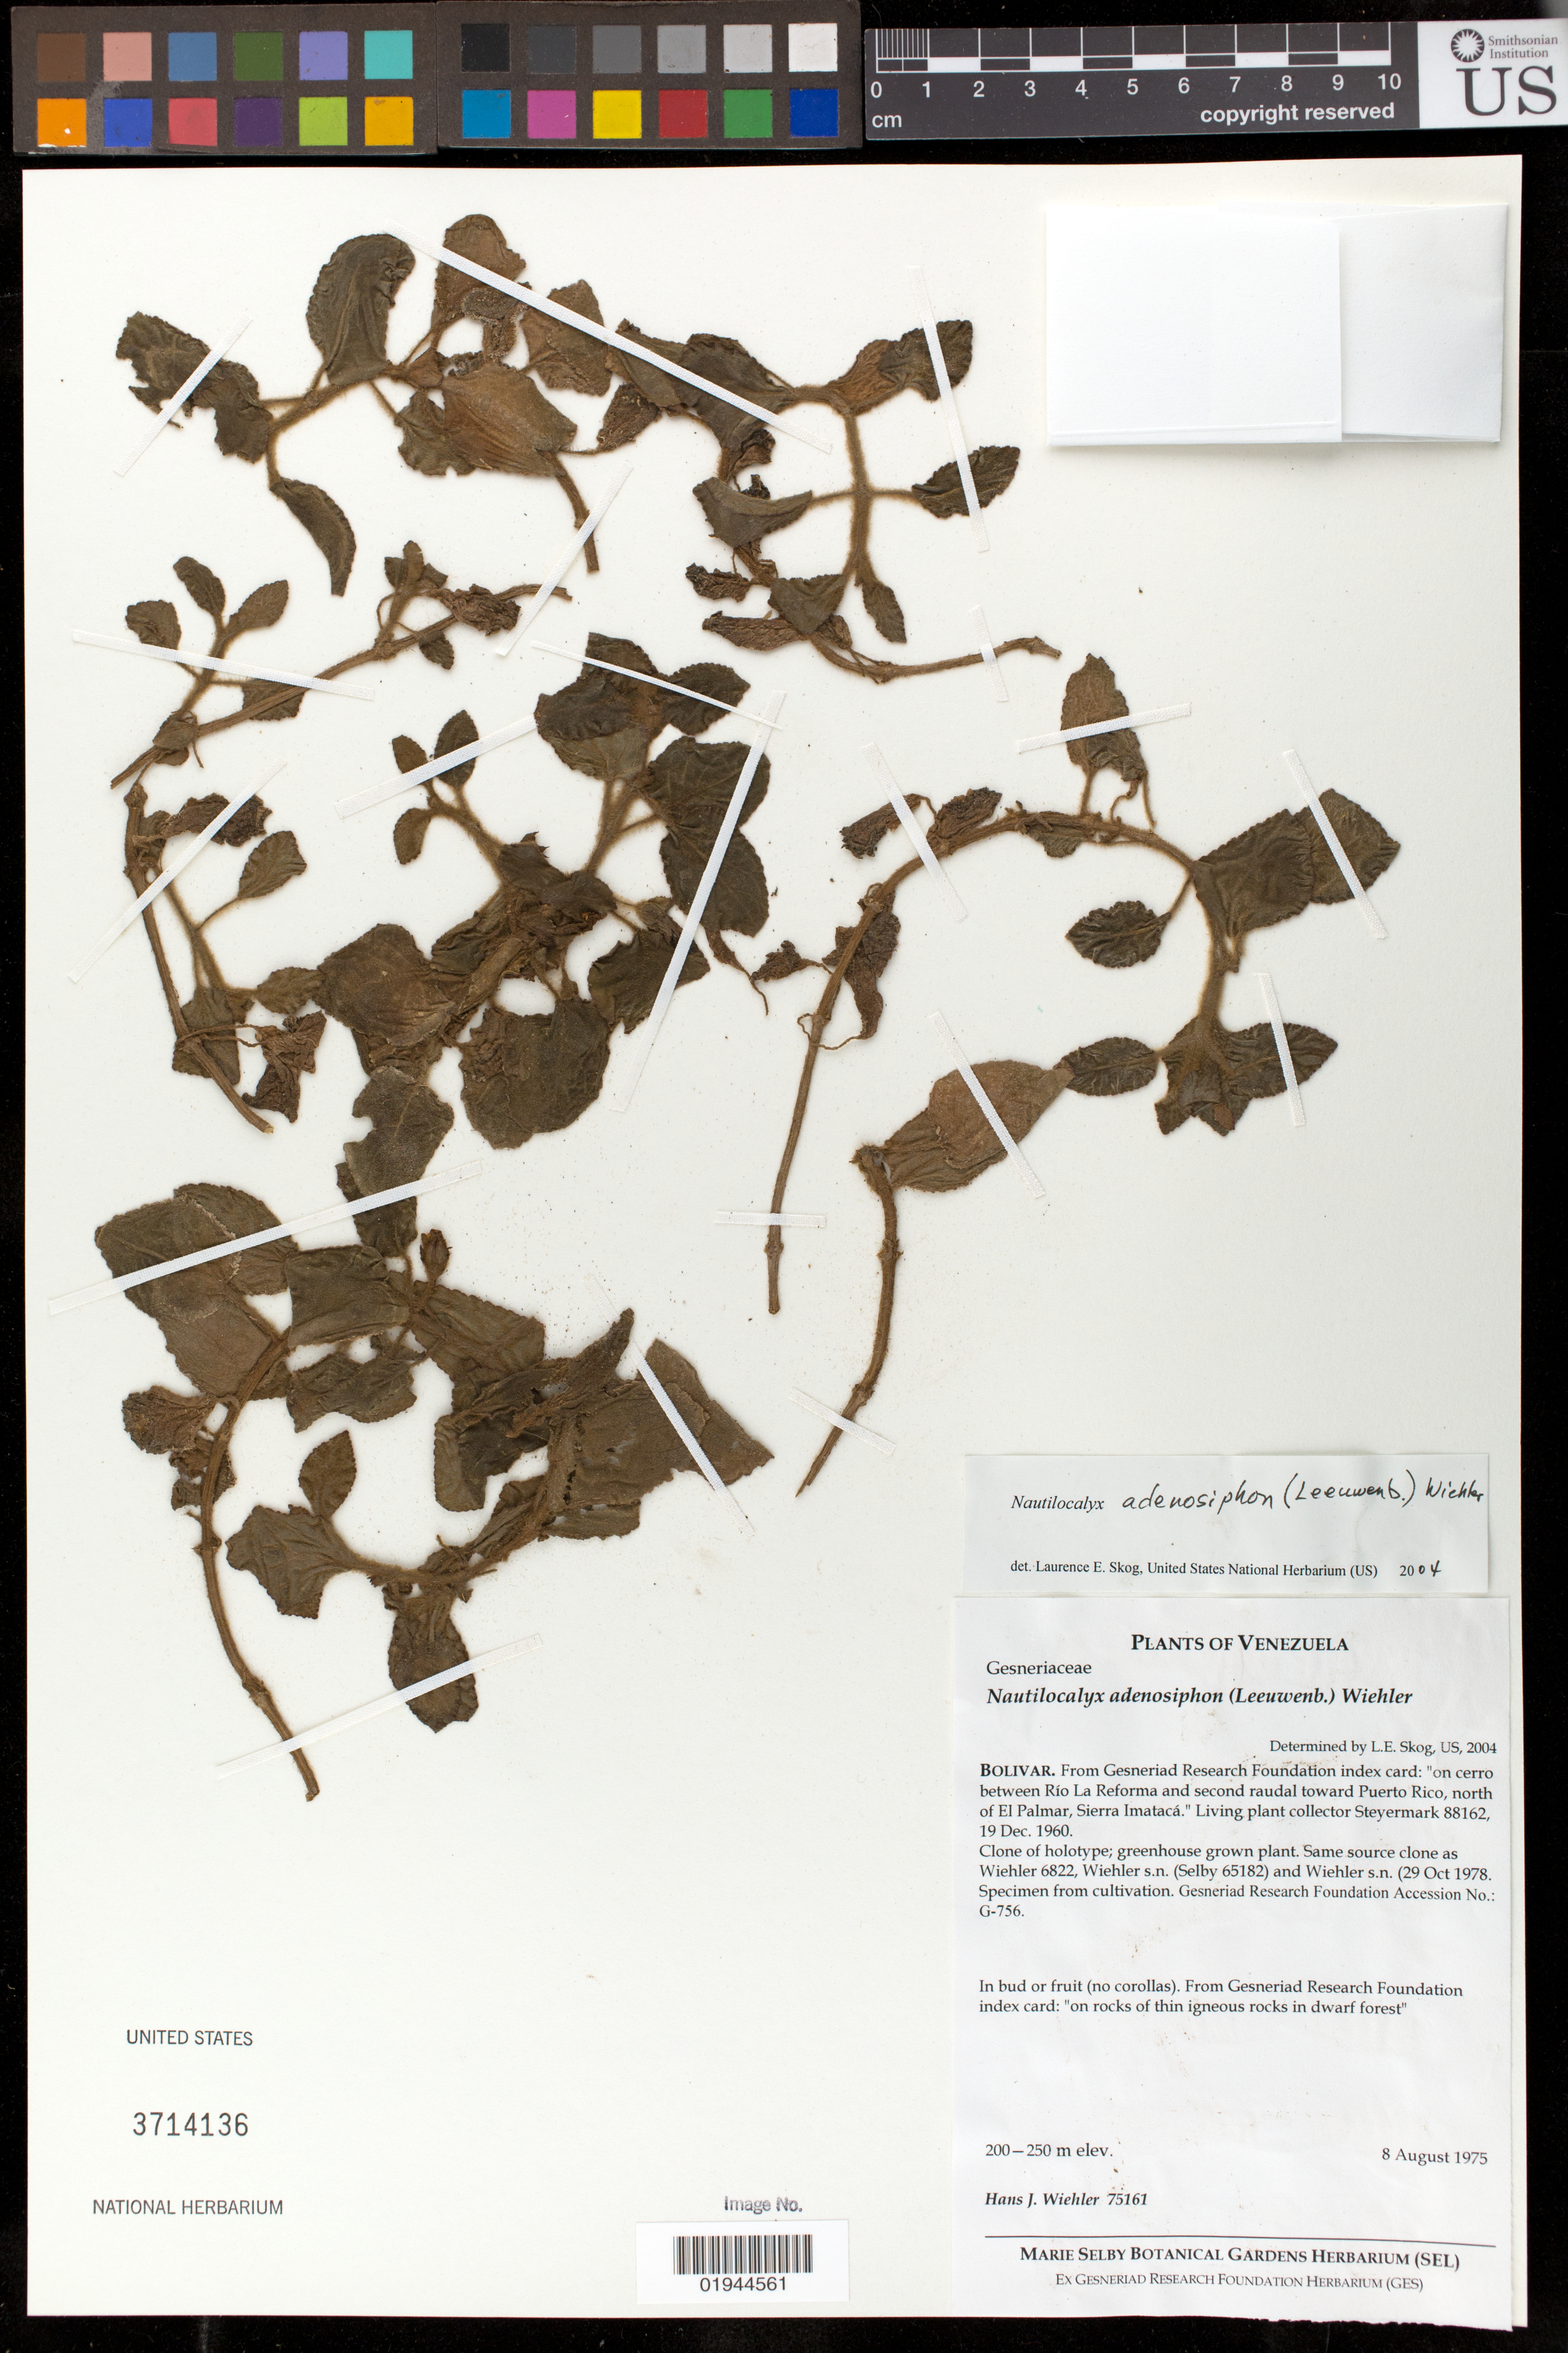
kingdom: Plantae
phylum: Tracheophyta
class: Magnoliopsida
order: Lamiales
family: Gesneriaceae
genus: Nautilocalyx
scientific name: Nautilocalyx adenosiphon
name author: (Leeuwenb.) Wiehler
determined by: Skog, Laurence E.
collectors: H. J. Wiehler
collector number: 75161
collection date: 1975-08-08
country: United States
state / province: Florida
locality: Marie Shelby Botanical Gardens Herbarium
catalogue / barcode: US 3714136